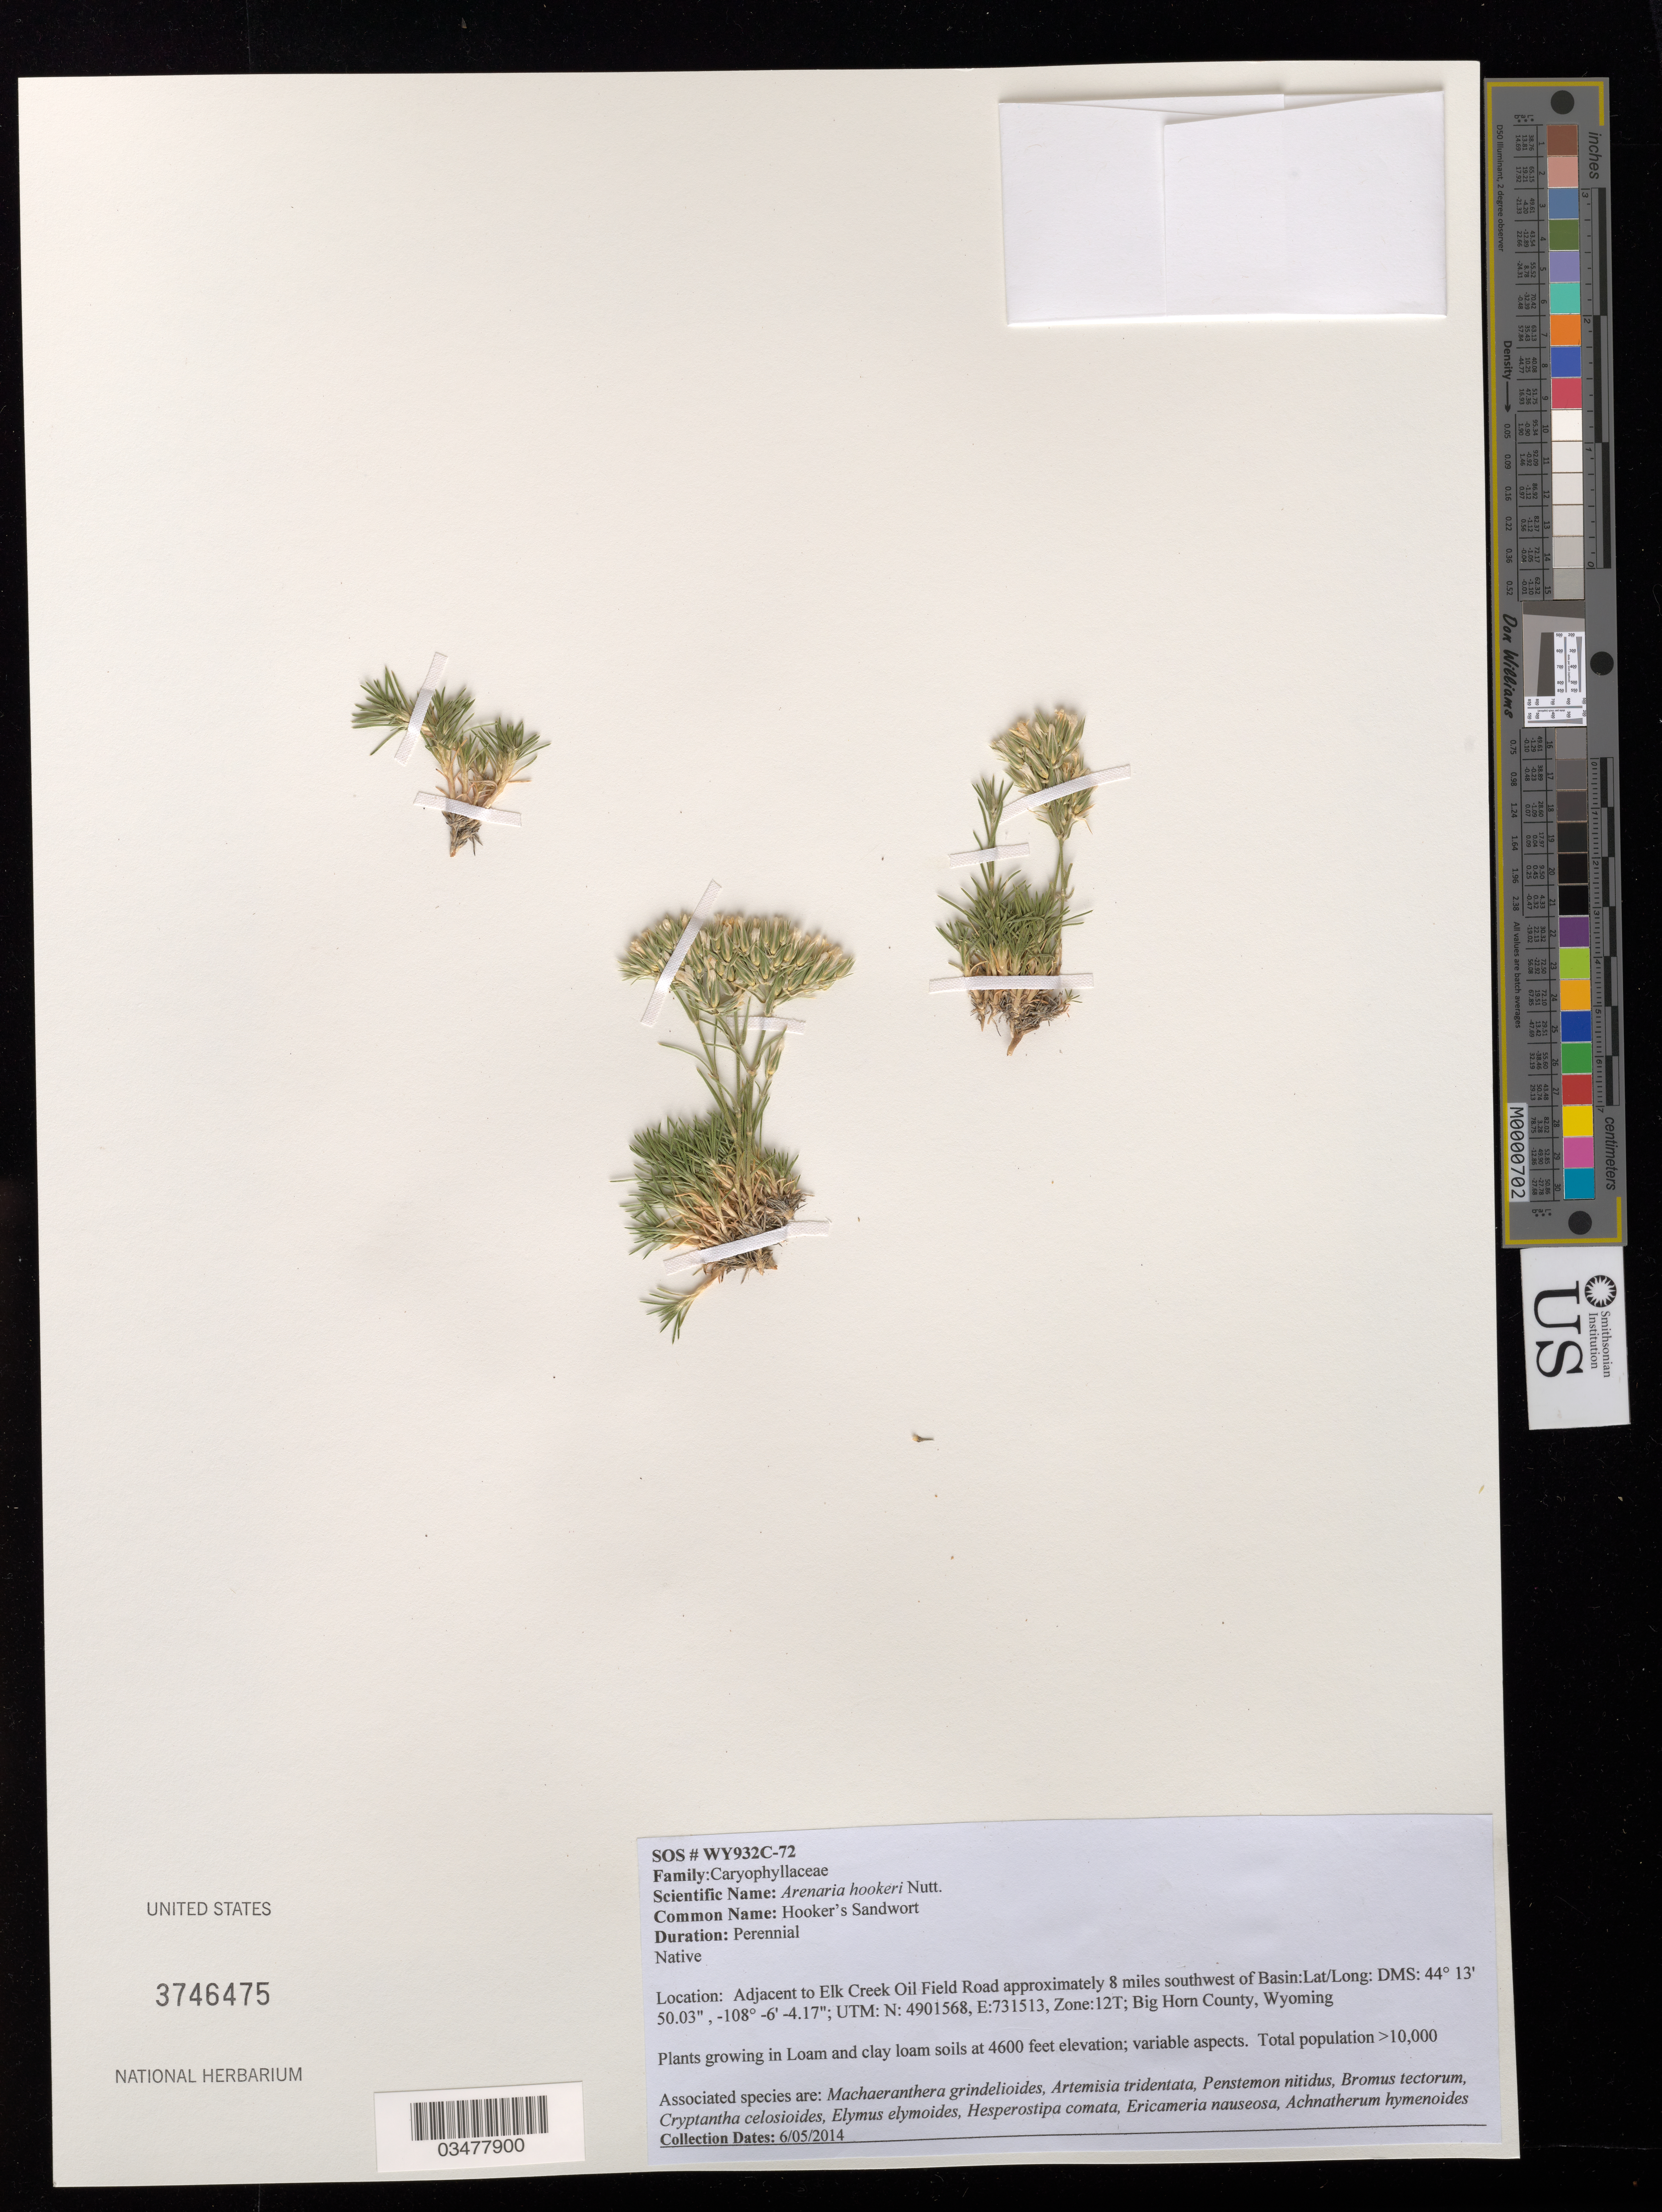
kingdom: Plantae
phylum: Tracheophyta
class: Magnoliopsida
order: Caryophyllales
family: Caryophyllaceae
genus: Arenaria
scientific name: Arenaria hookeri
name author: Nutt.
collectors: L. King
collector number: WY932C-72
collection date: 2014-06-23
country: United States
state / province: Wyoming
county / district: Big Horn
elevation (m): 1402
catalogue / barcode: US 3746475